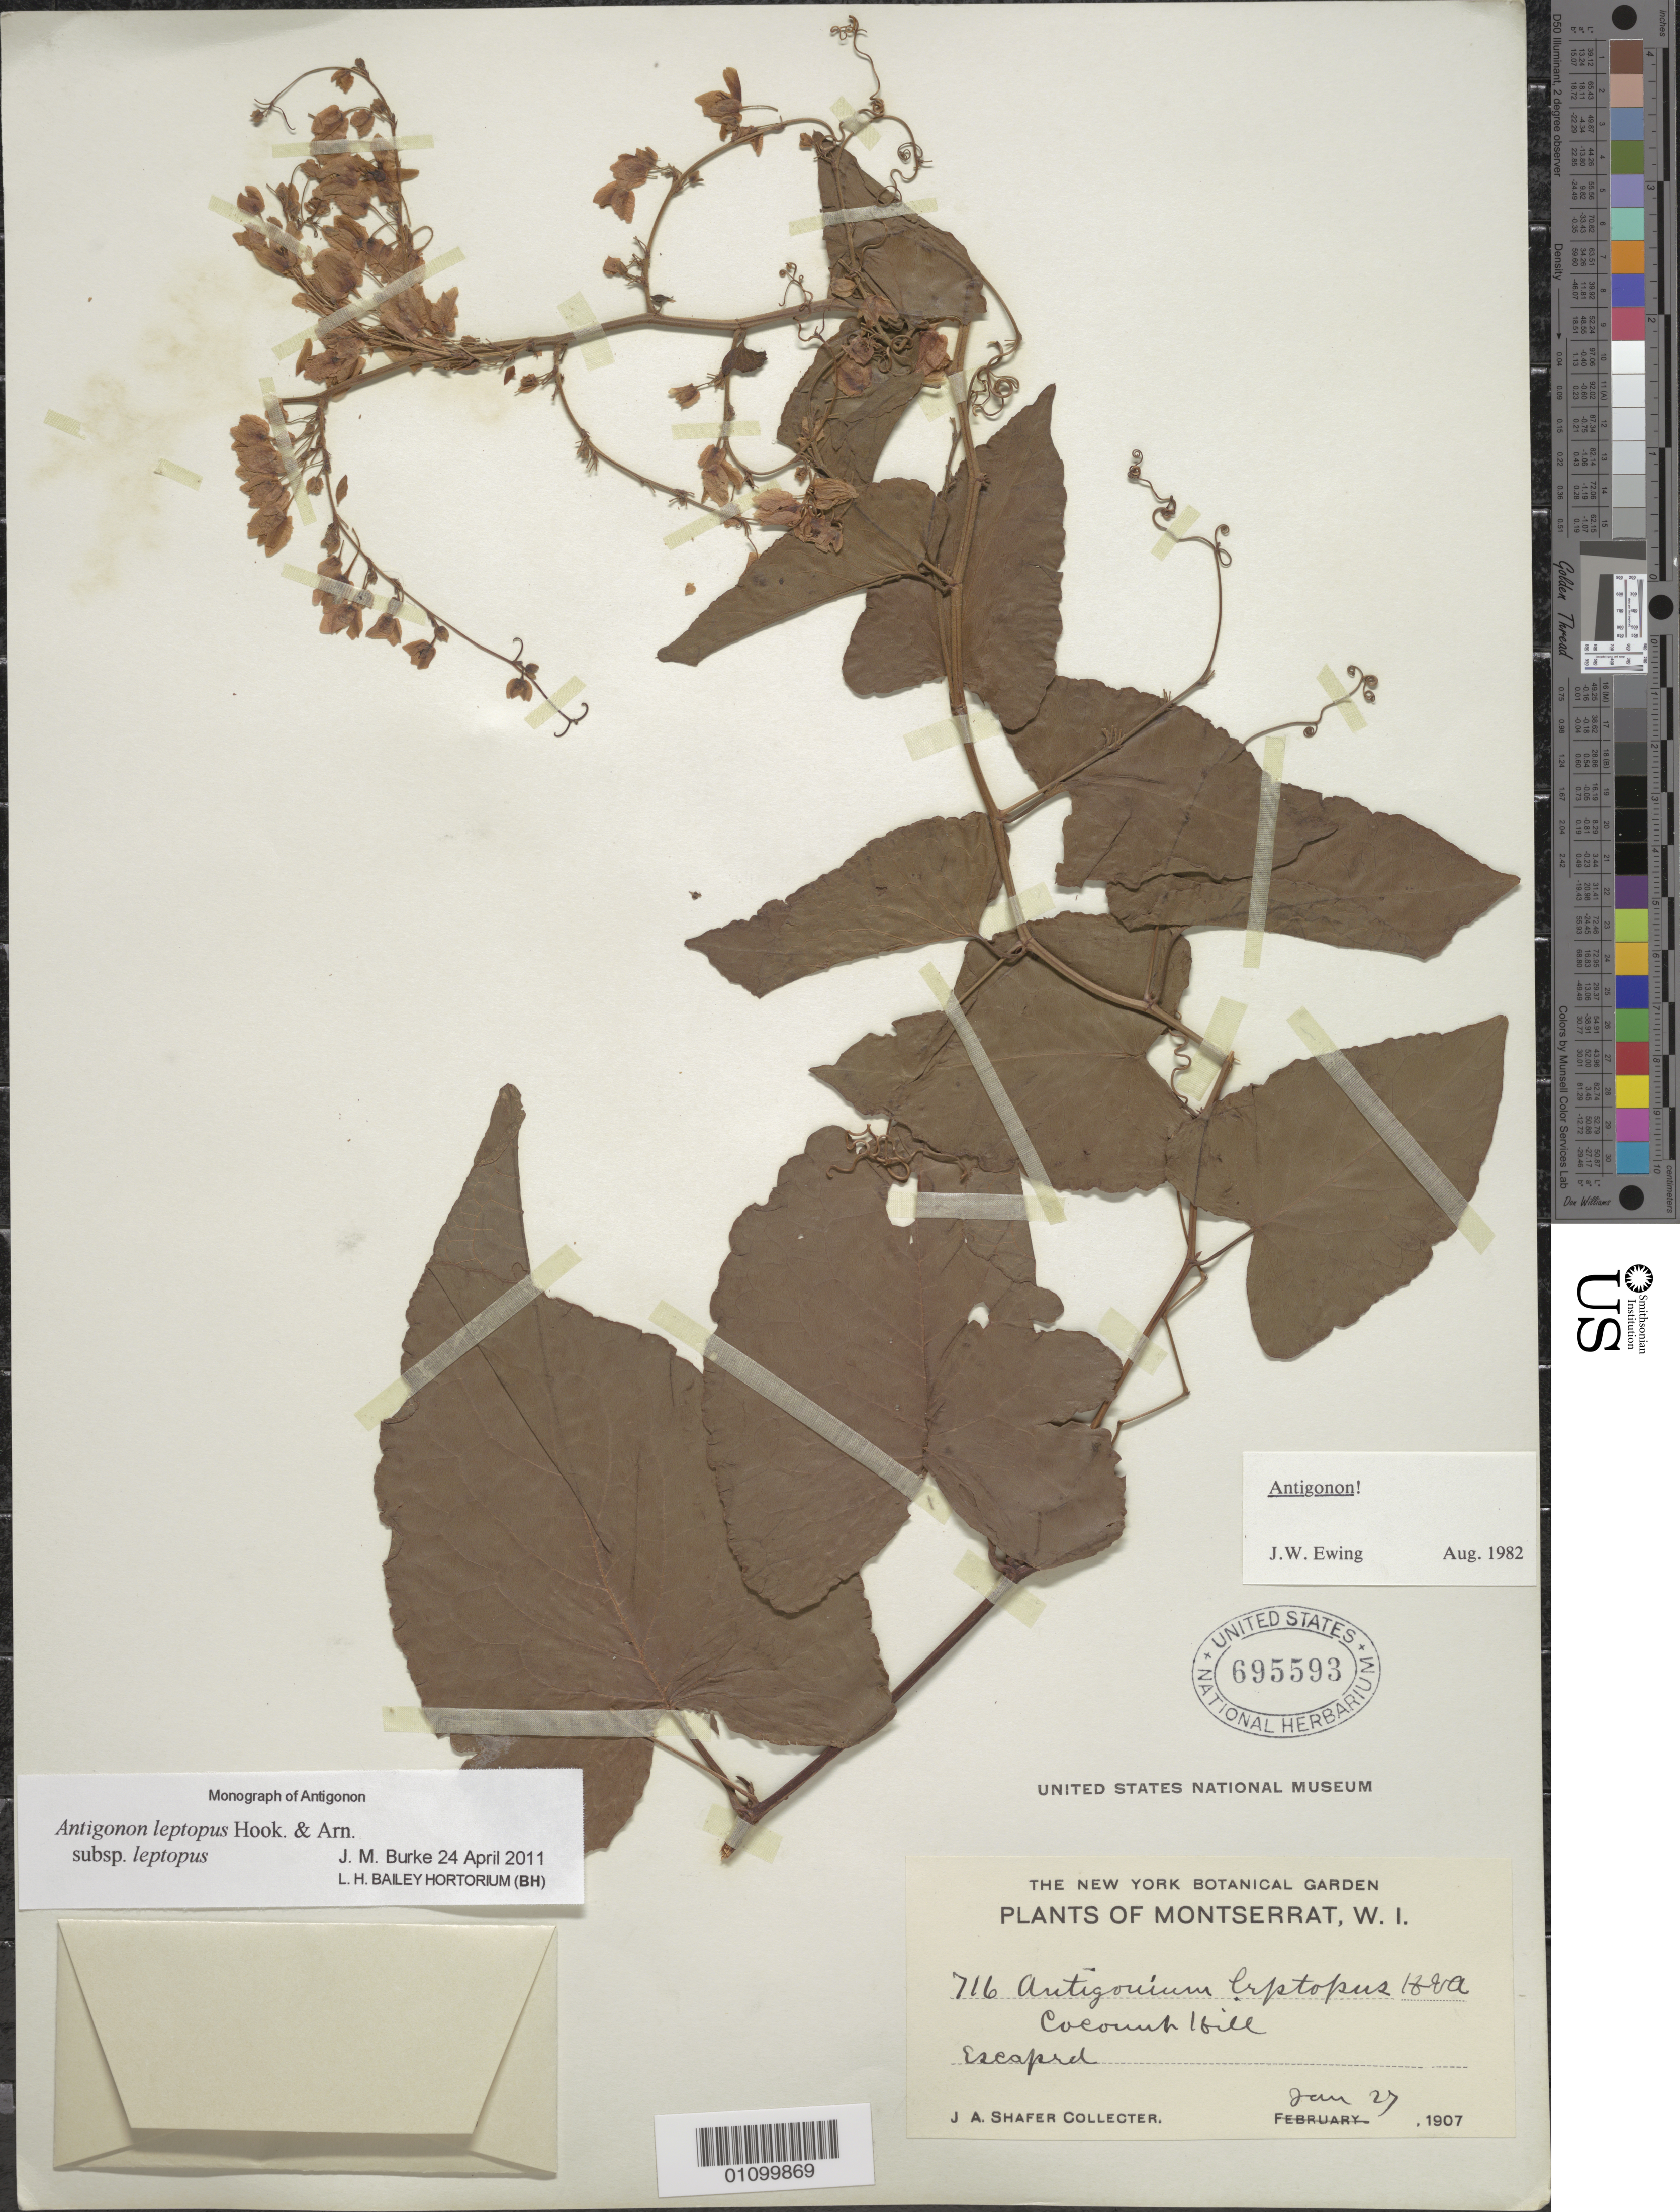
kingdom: Plantae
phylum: Tracheophyta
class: Magnoliopsida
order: Caryophyllales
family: Polygonaceae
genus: Antigonon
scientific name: Antigonon leptopus subsp. leptopus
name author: Hook. & Arn.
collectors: J. A. Shafer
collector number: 716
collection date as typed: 27 Jan 1907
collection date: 1907-01-27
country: Montserrat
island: Montserrat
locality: Coconut Hill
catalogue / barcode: US 695593